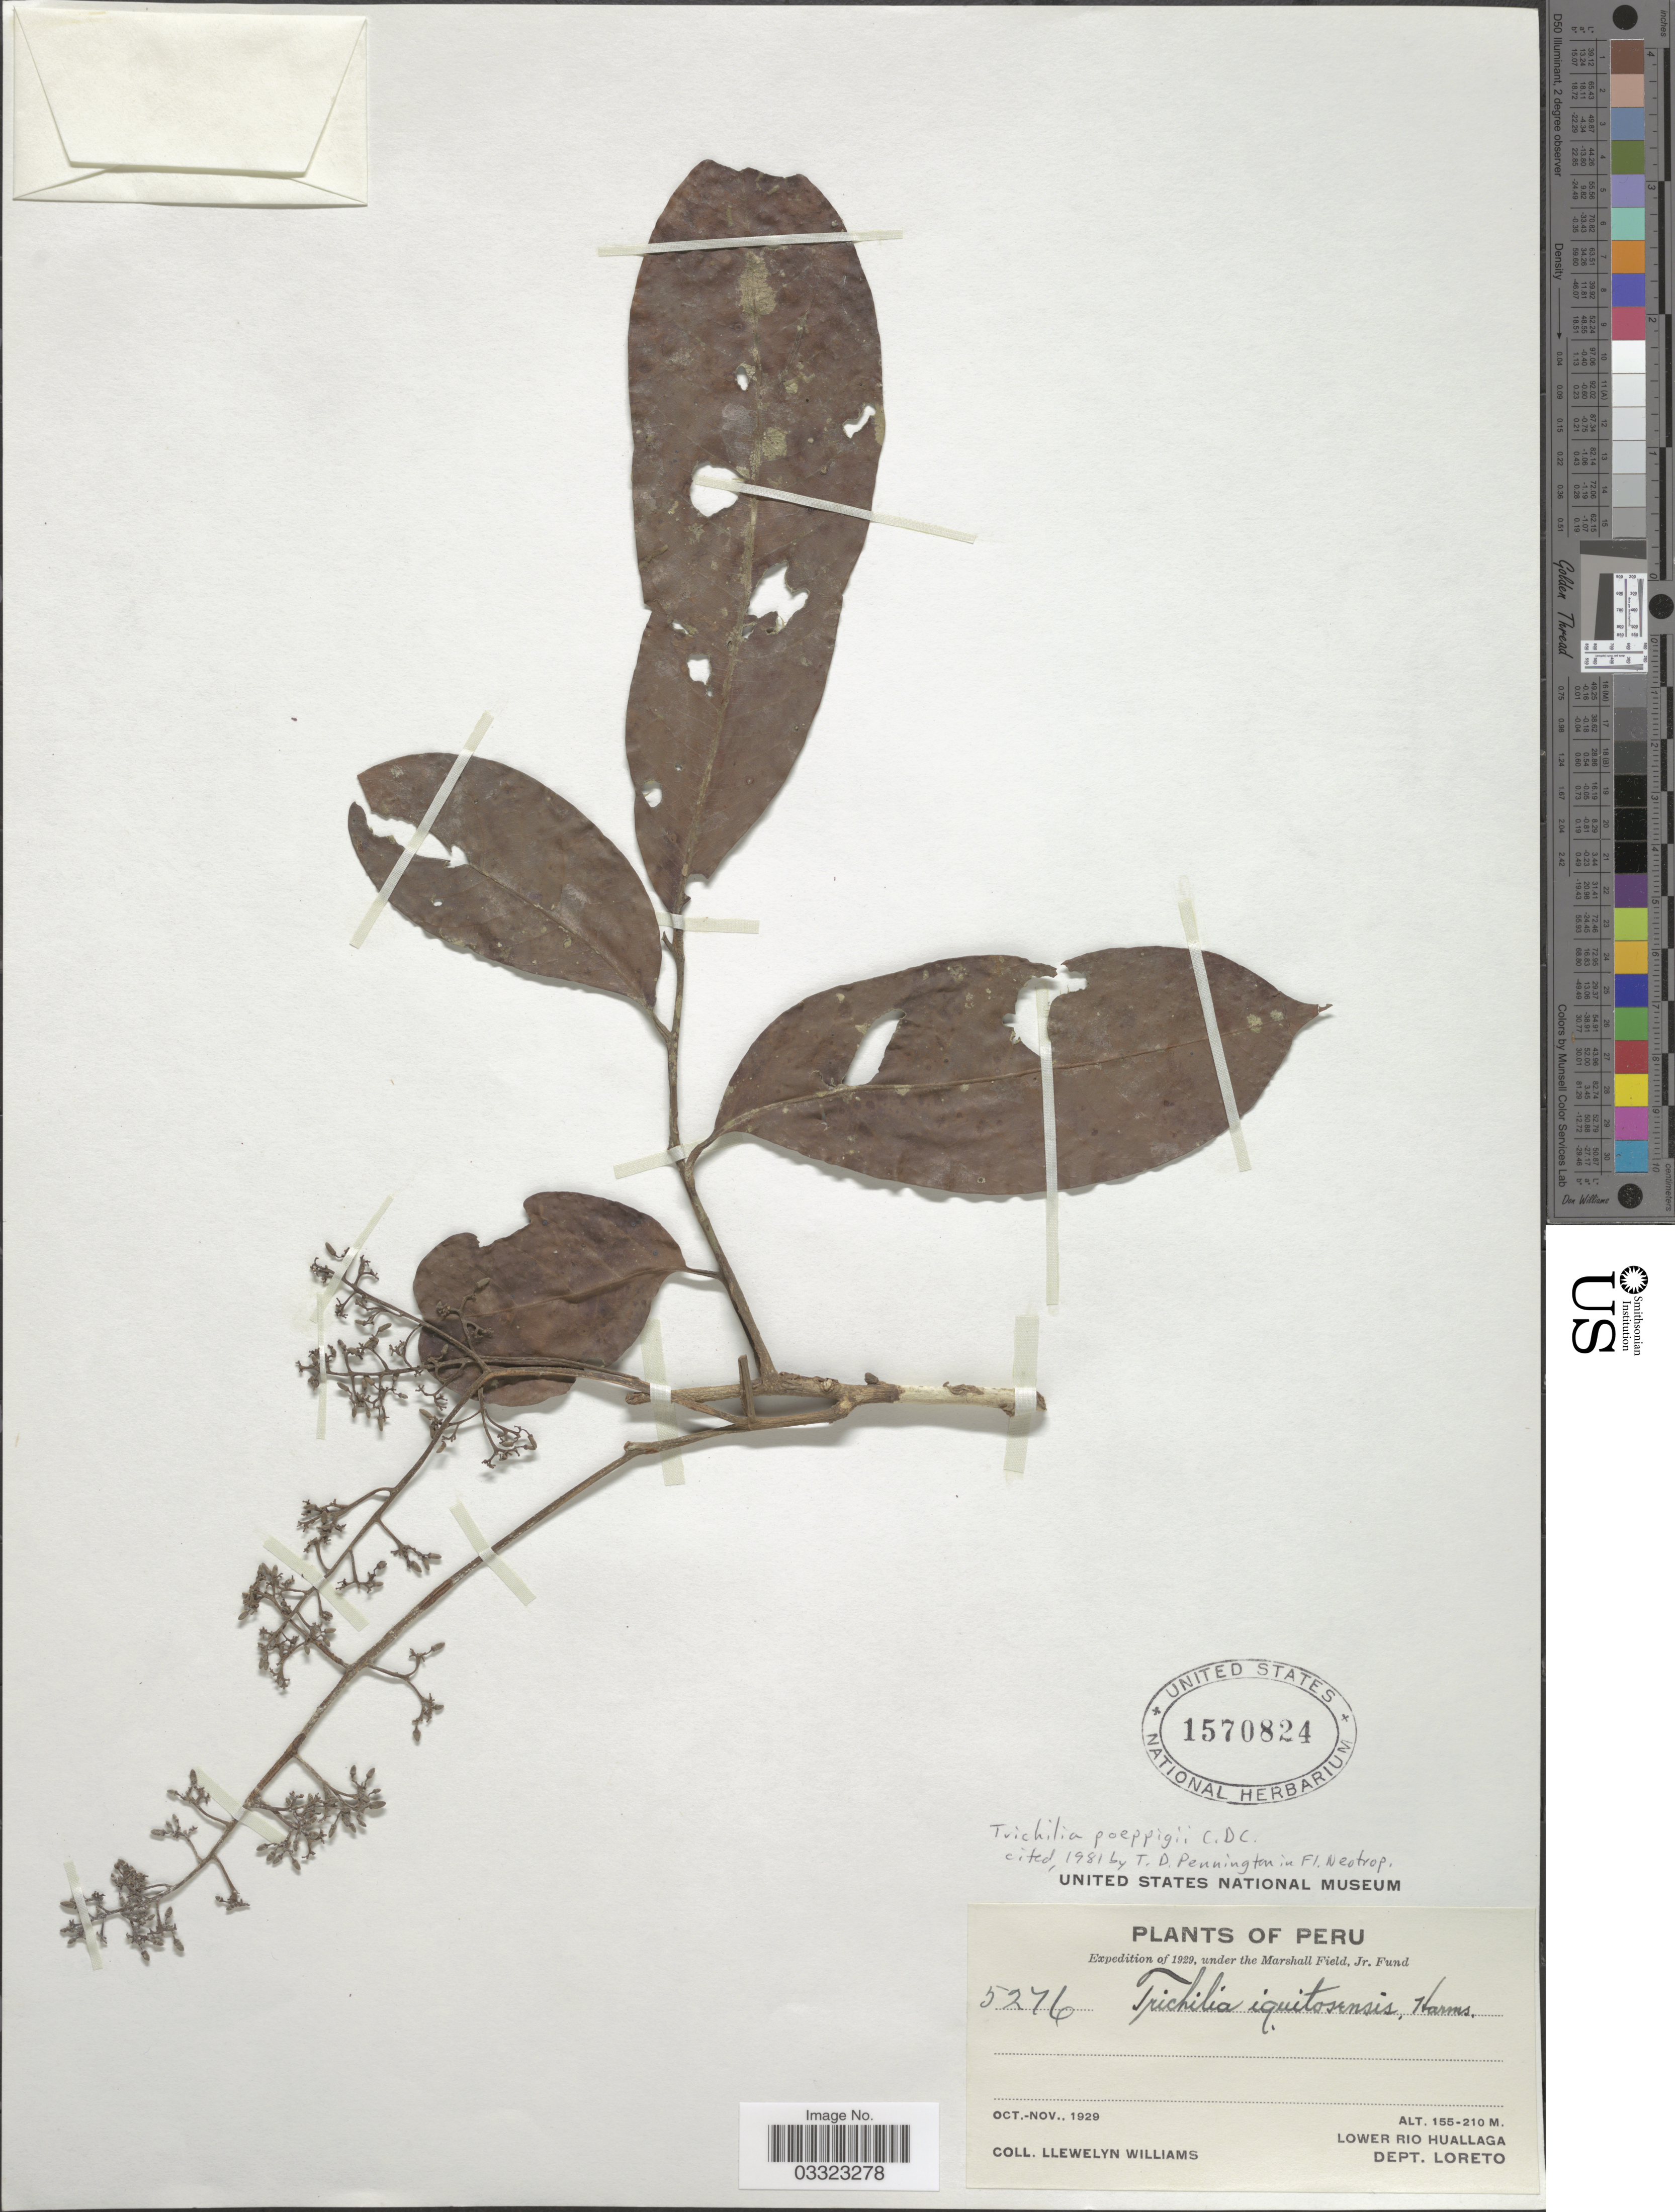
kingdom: Plantae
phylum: Tracheophyta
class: Magnoliopsida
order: Sapindales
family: Meliaceae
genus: Trichilia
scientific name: Trichilia poeppigii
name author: C. DC.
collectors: Ll. Williams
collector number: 5276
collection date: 1929-10/1929-11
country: Peru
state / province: Loreto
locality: Lower Rio Huallaga, Dept. Loreto.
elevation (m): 155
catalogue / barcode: US 1570824